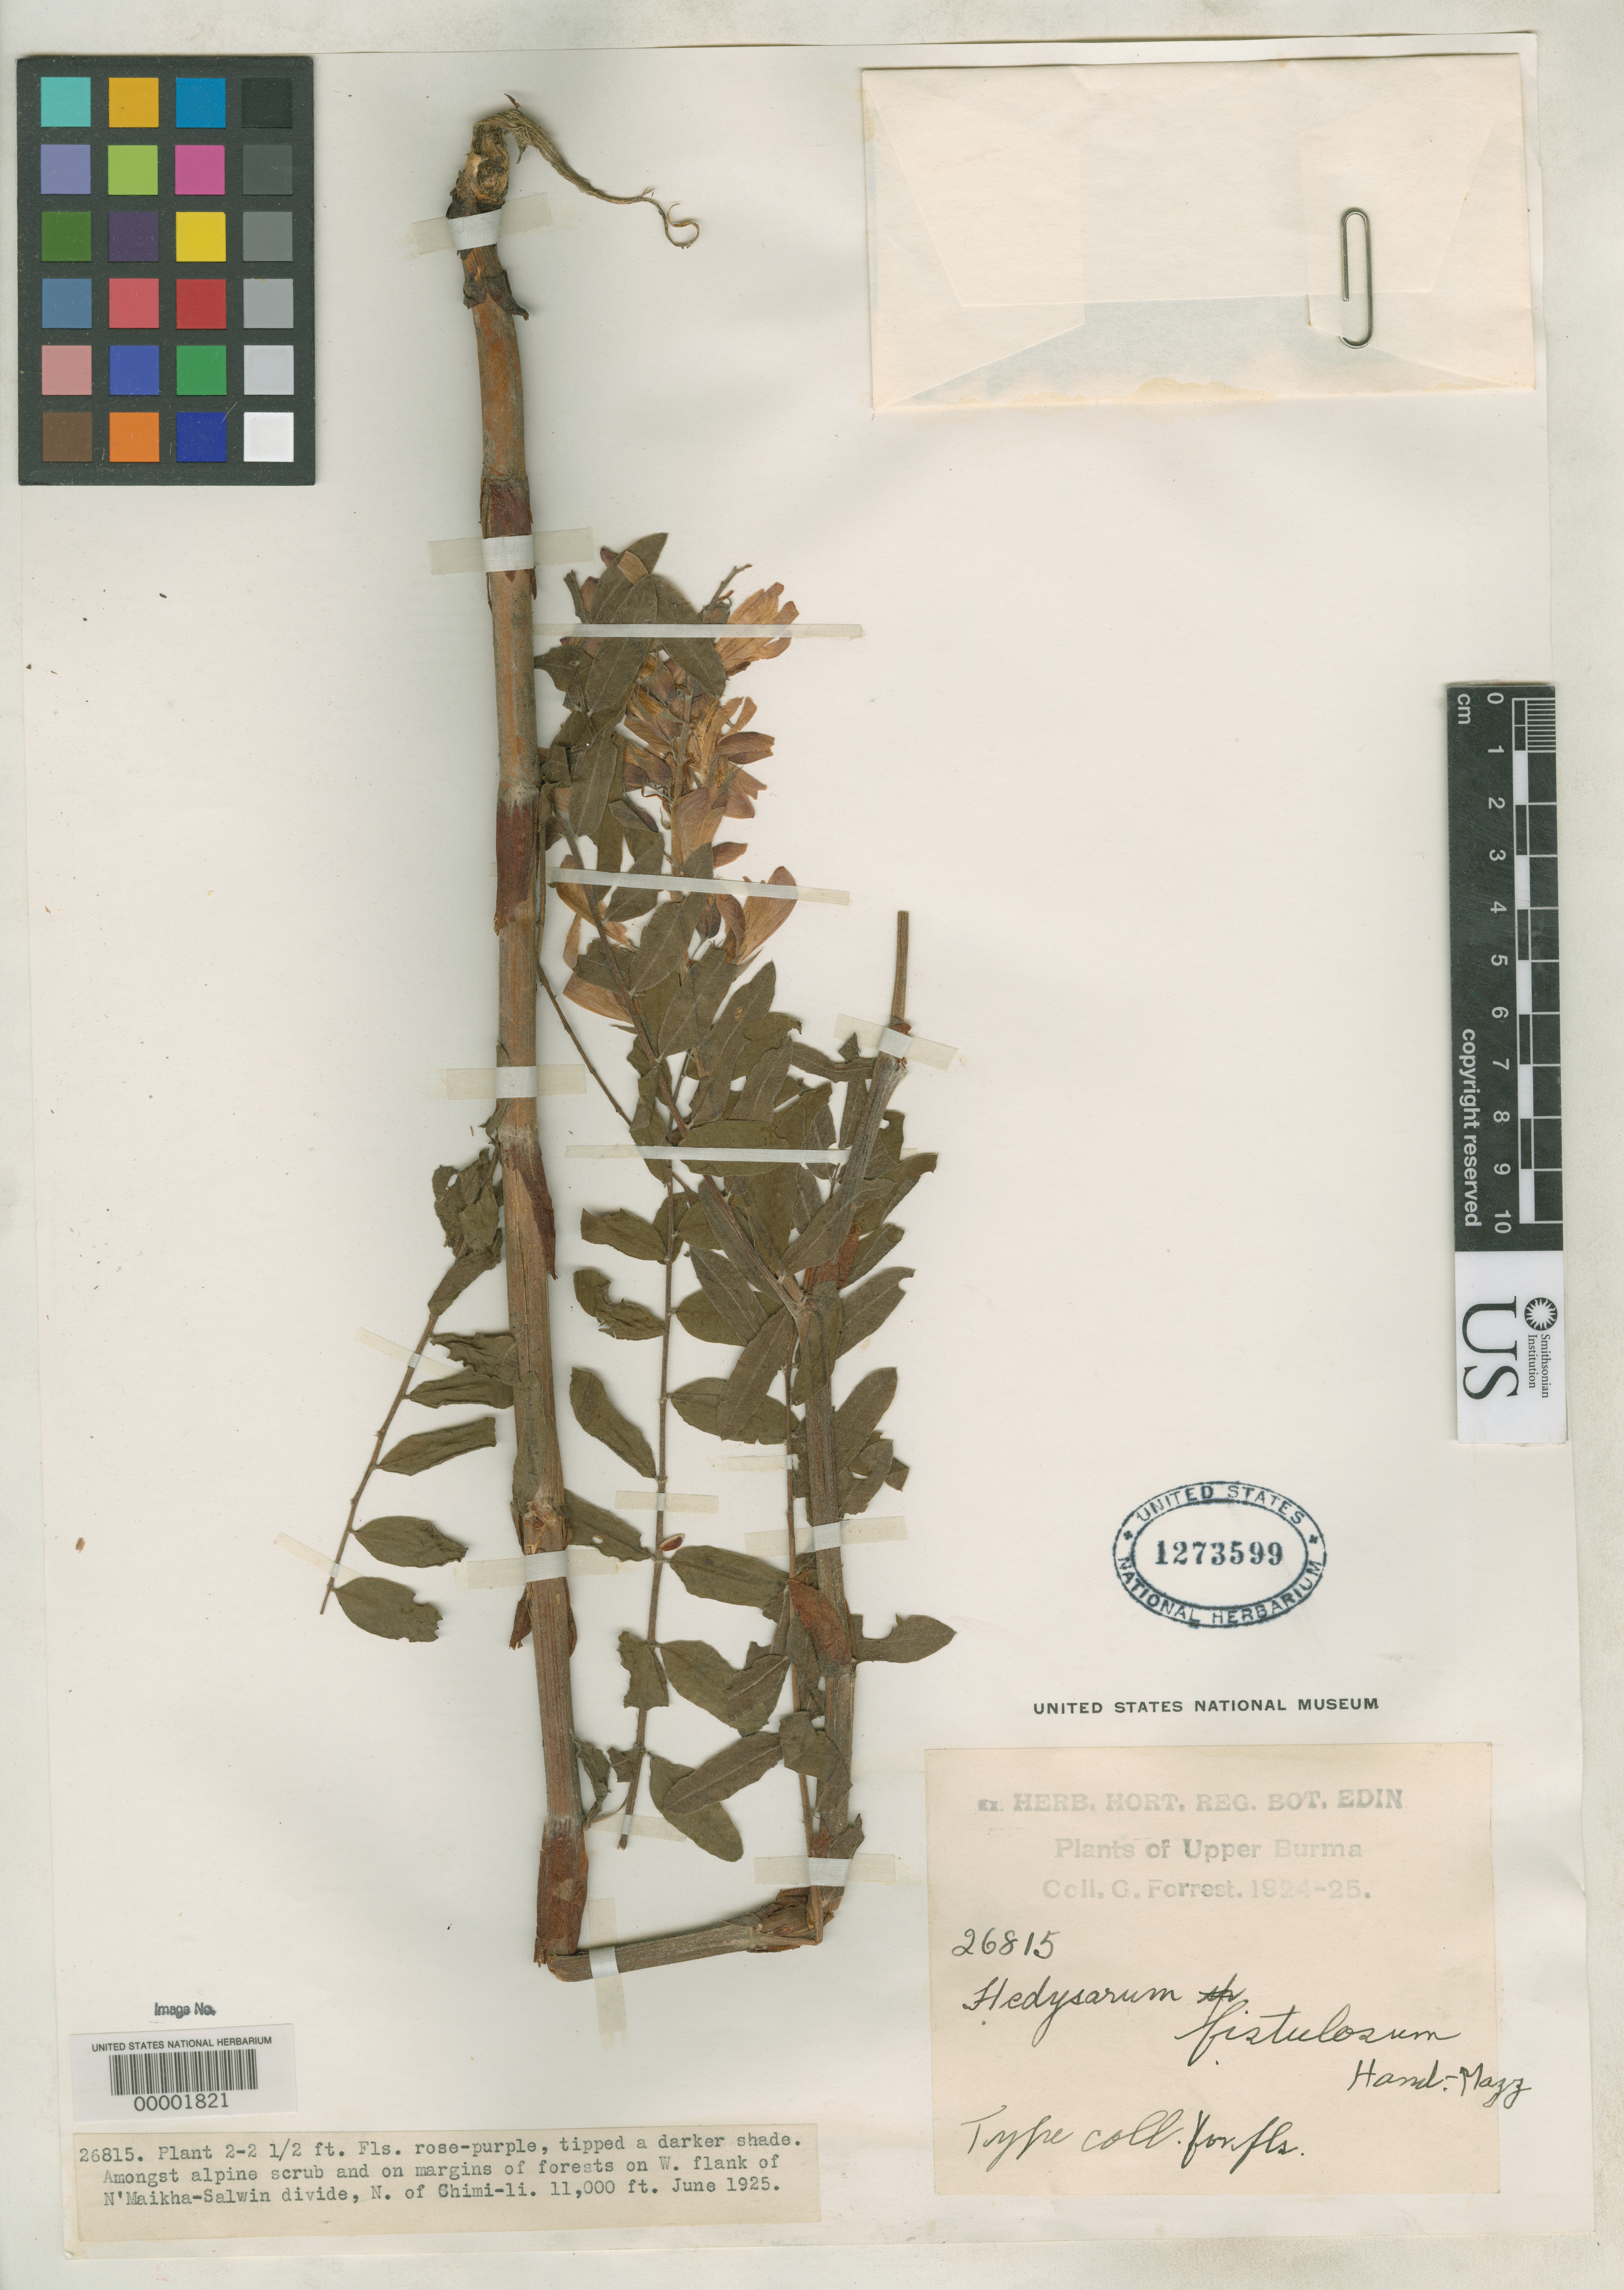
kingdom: Plantae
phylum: Tracheophyta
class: Magnoliopsida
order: Fabales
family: Fabaceae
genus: Hedysarum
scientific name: Hedysarum fistulosum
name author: Hand.-Mazz.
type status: Isosyntype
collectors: G. Forrest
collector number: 26815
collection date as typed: Jun 1925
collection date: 1925-06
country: Myanmar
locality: W flank of N'Maikha-Salwin divide, N of Djimili.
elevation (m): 3353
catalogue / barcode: US 1273599